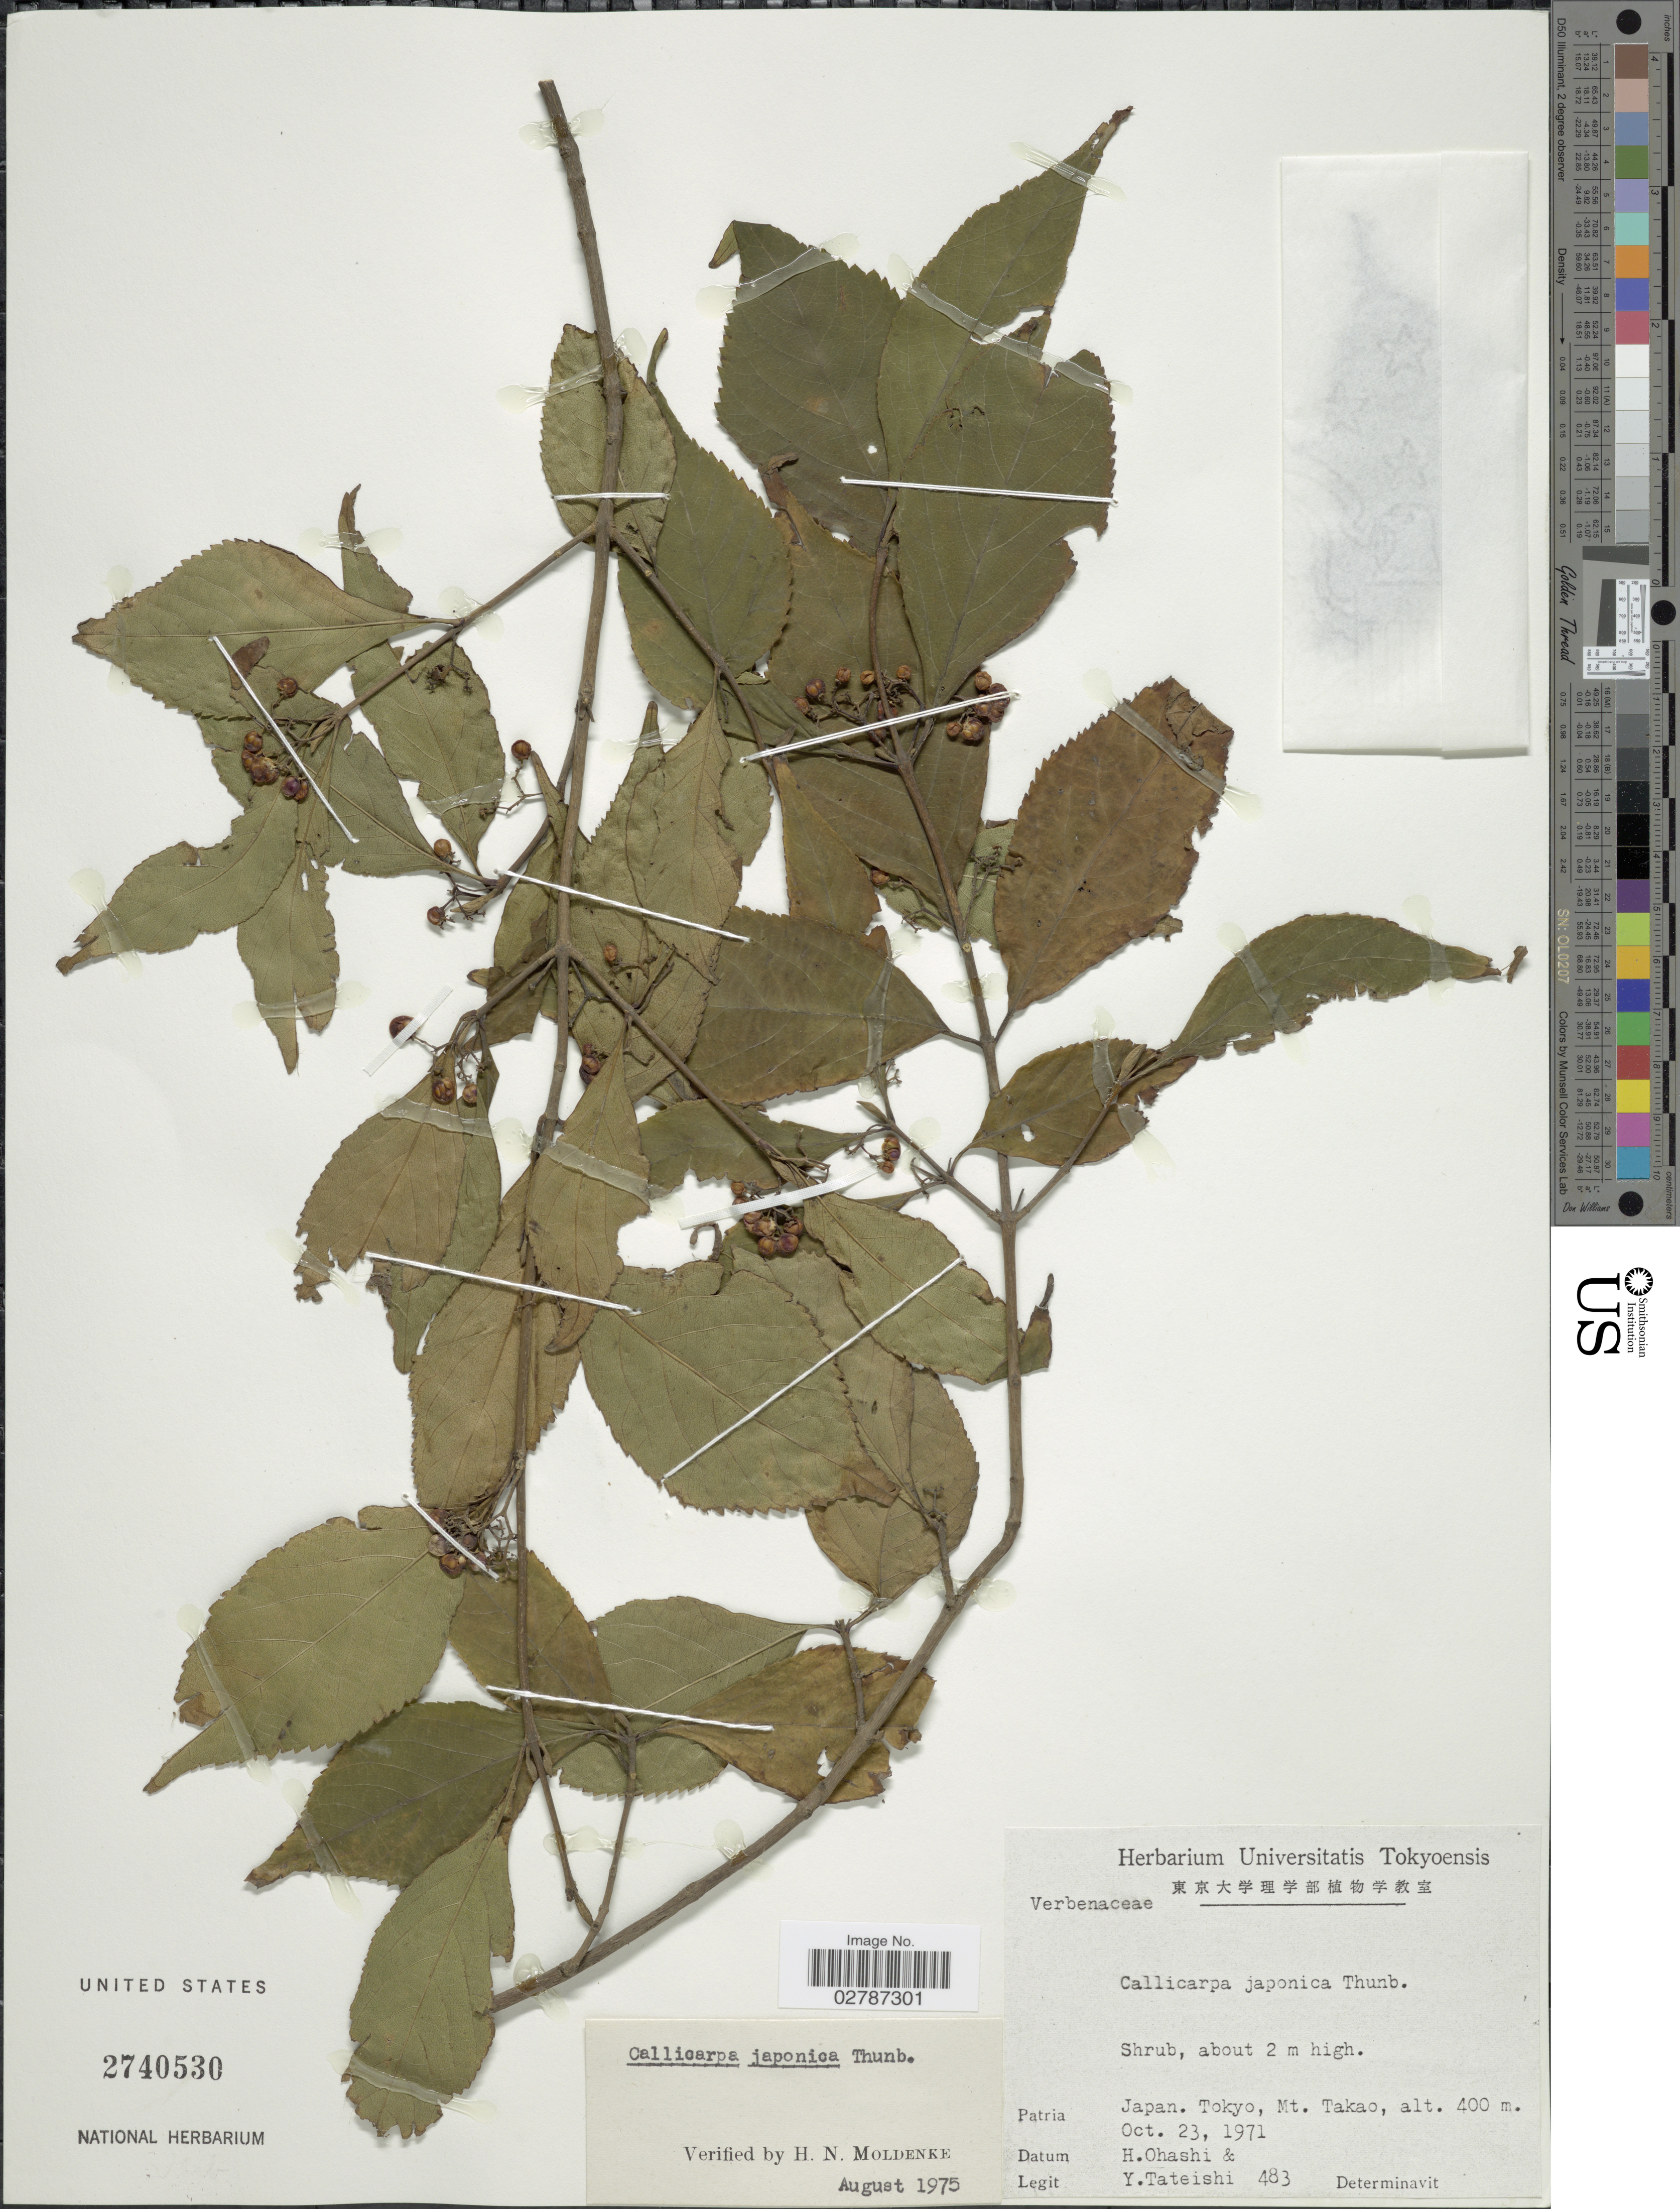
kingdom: Plantae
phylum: Tracheophyta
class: Magnoliopsida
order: Lamiales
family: Lamiaceae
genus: Callicarpa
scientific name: Callicarpa japonica var. japonica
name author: Thunb.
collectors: H. Ohashi & Y. Tateishi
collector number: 483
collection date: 1971-10-23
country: Japan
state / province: Tokyo, Federal City of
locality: Tokyo, Mt. Takao.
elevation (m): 400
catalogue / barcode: US 2740530